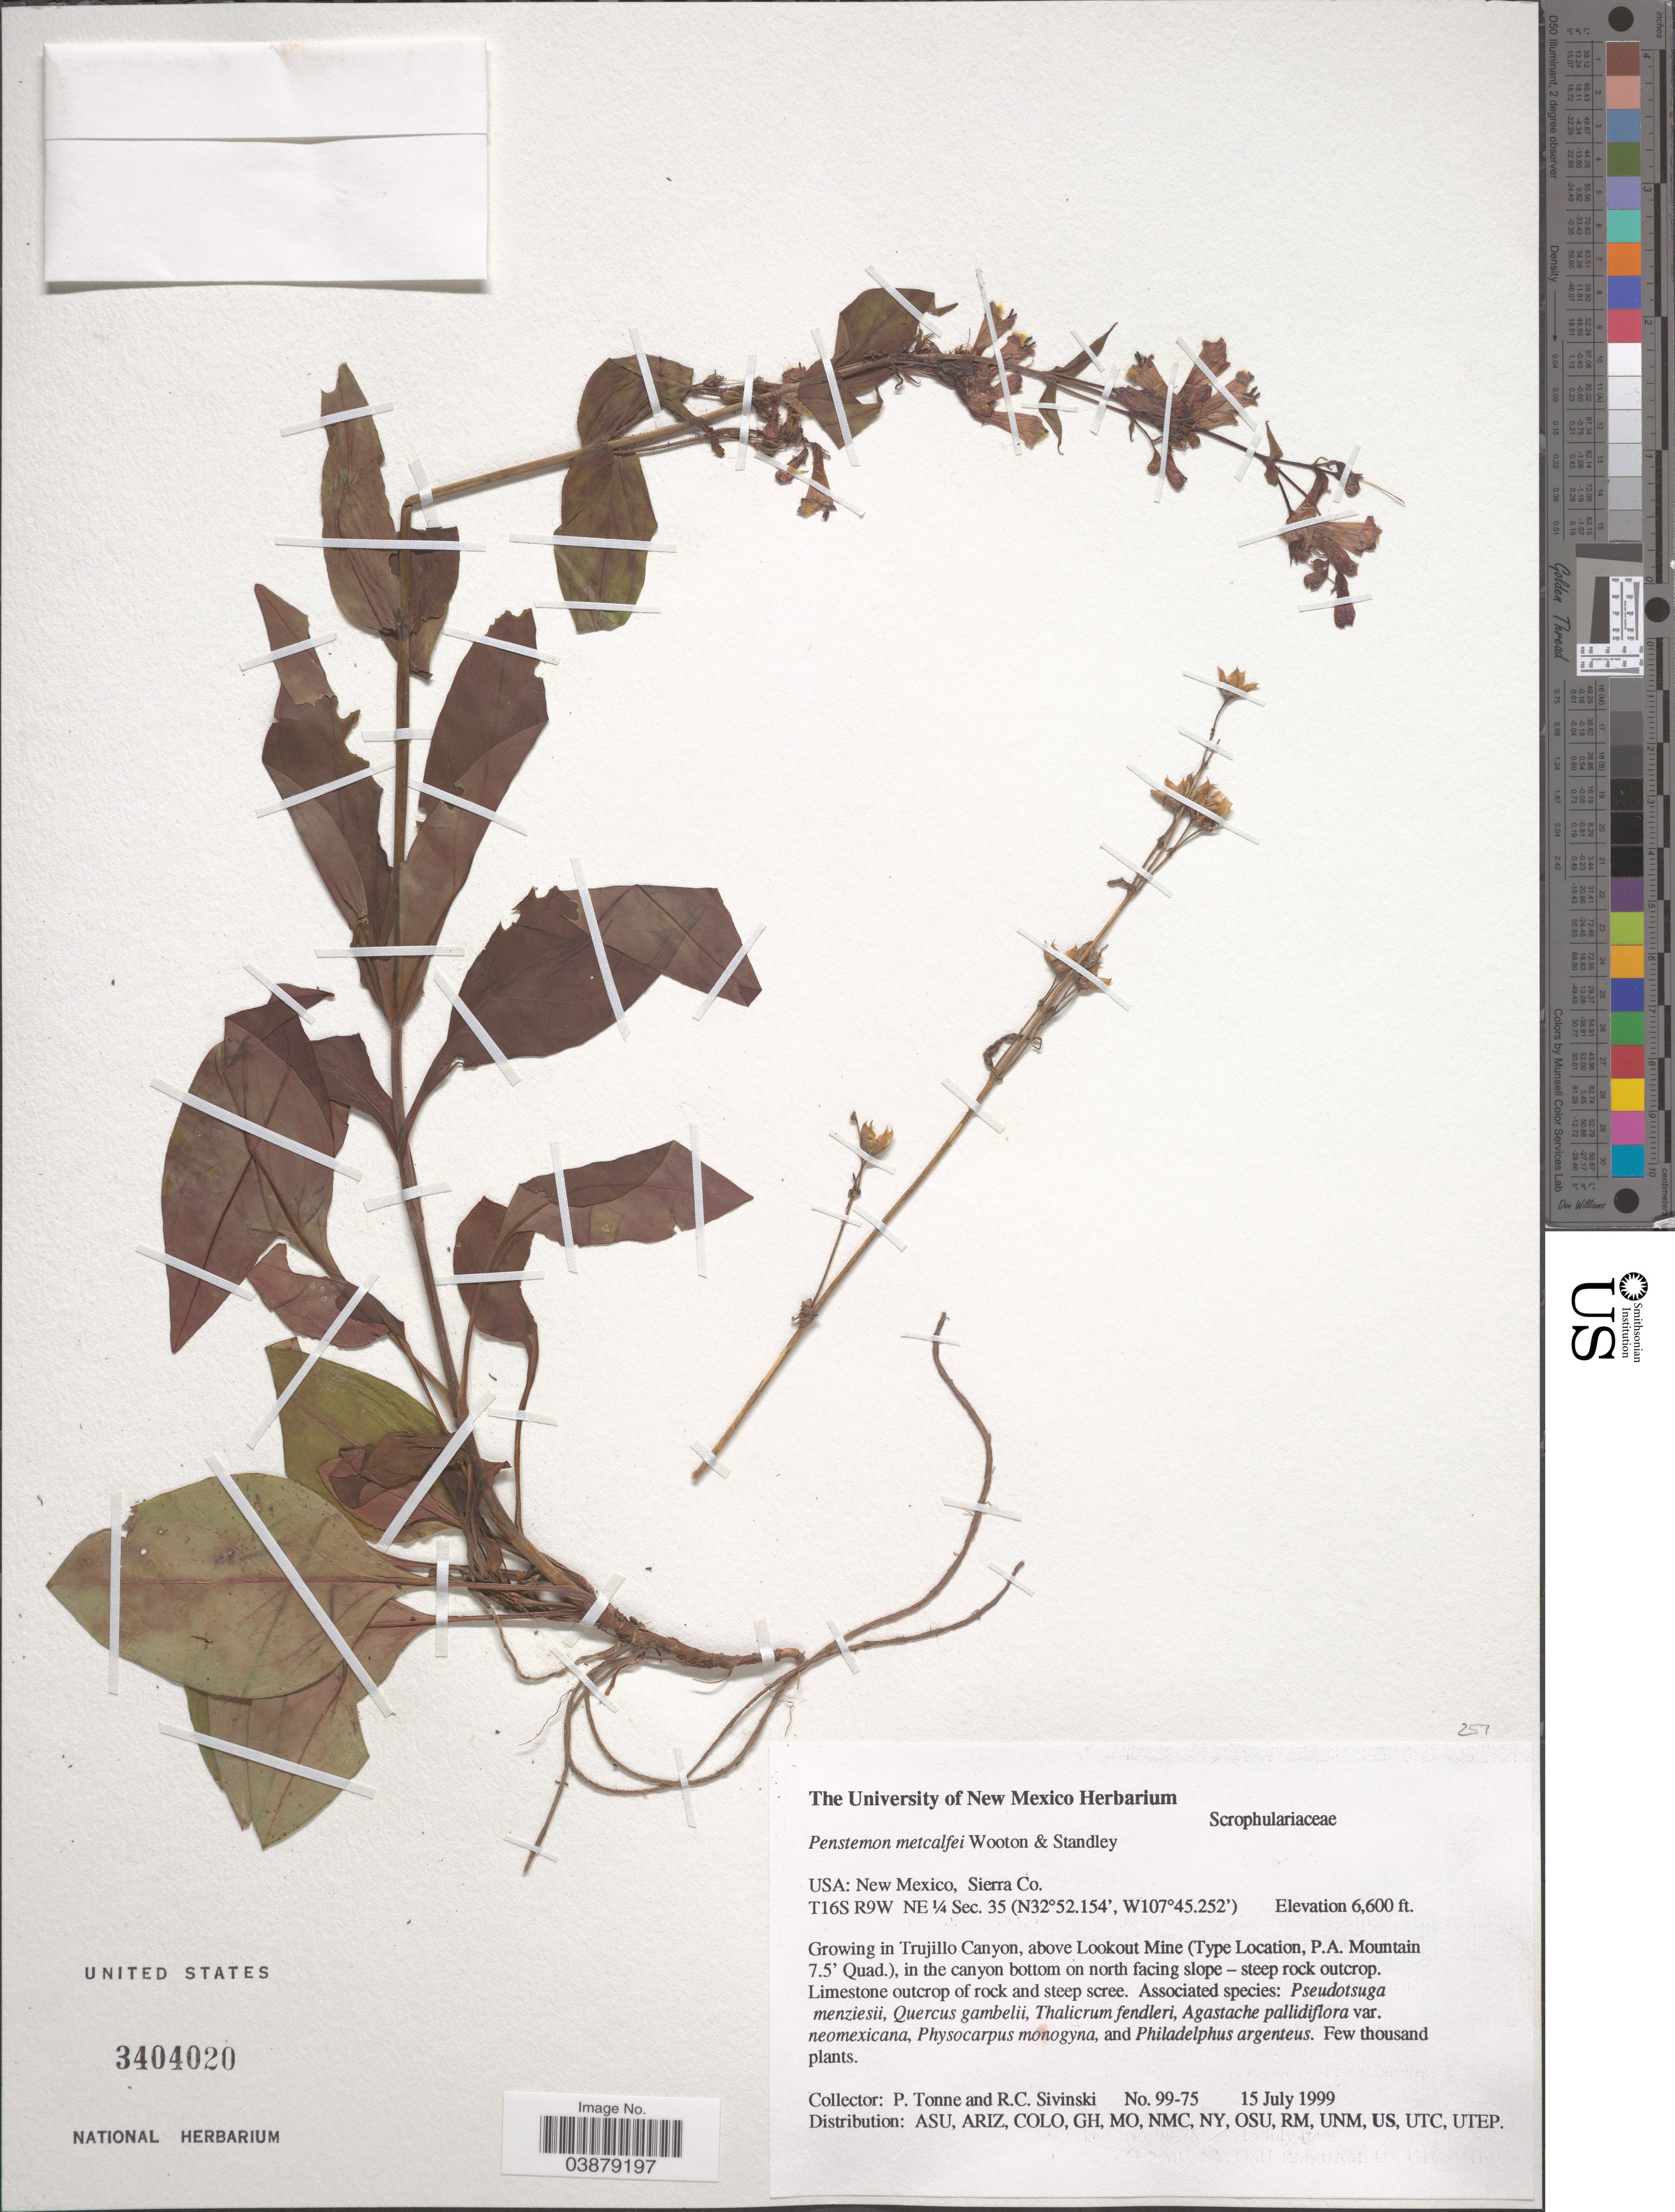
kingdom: Plantae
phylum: Tracheophyta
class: Magnoliopsida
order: Lamiales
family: Plantaginaceae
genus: Penstemon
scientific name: Penstemon whippleanus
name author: A. Gray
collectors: P. Tonne & R. Sivinski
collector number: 99-75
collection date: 1999-07-15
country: United States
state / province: New Mexico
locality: Sierra Co. T16S R9W NE ¼ Sec. 35. In Trujillo Canyon, above Lookout Mine (Type Location, P.A. Mountain 7.5' Quad.), in the canyon bottom on north facing slope - steep rock outcrop.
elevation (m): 2012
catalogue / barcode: US 3404020